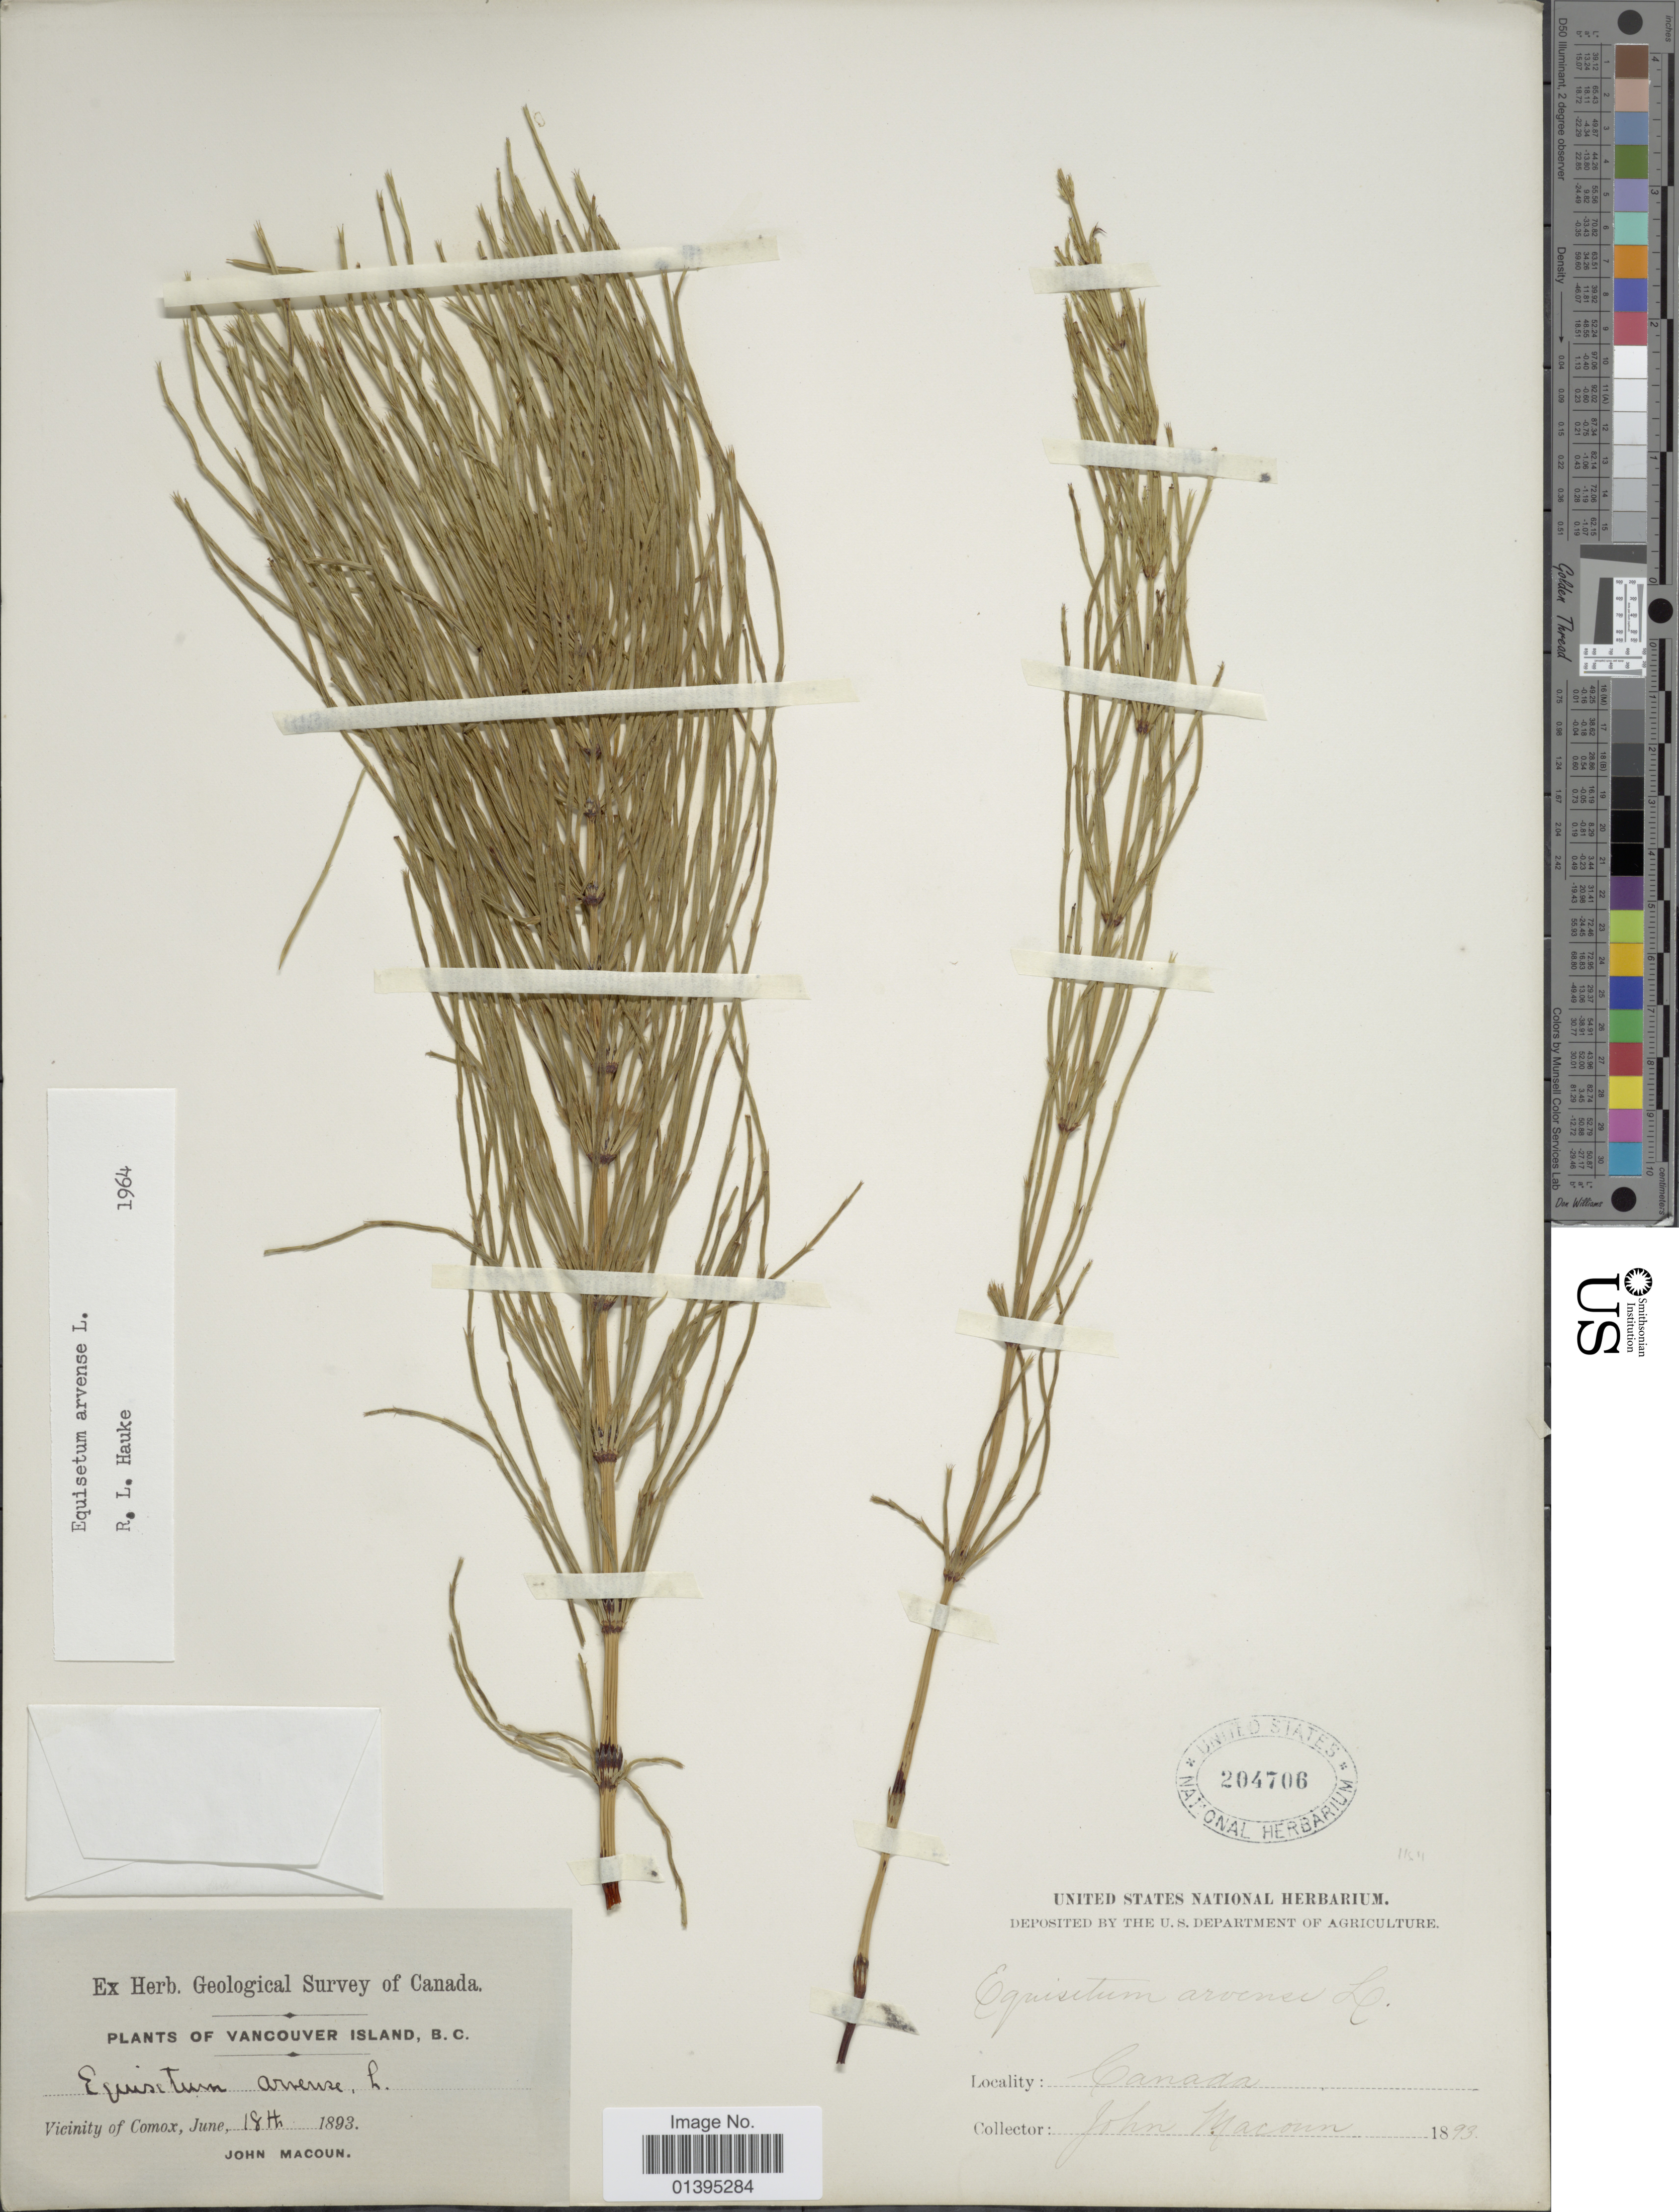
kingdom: Plantae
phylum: Tracheophyta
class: Polypodiopsida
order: Equisetales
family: Equisetaceae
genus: Equisetum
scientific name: Equisetum arvense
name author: L.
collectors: J. Macoun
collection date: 1893-06-18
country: Canada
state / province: British Columbia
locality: Vancouver Island, Vicinity of Comox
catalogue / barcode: US 204706